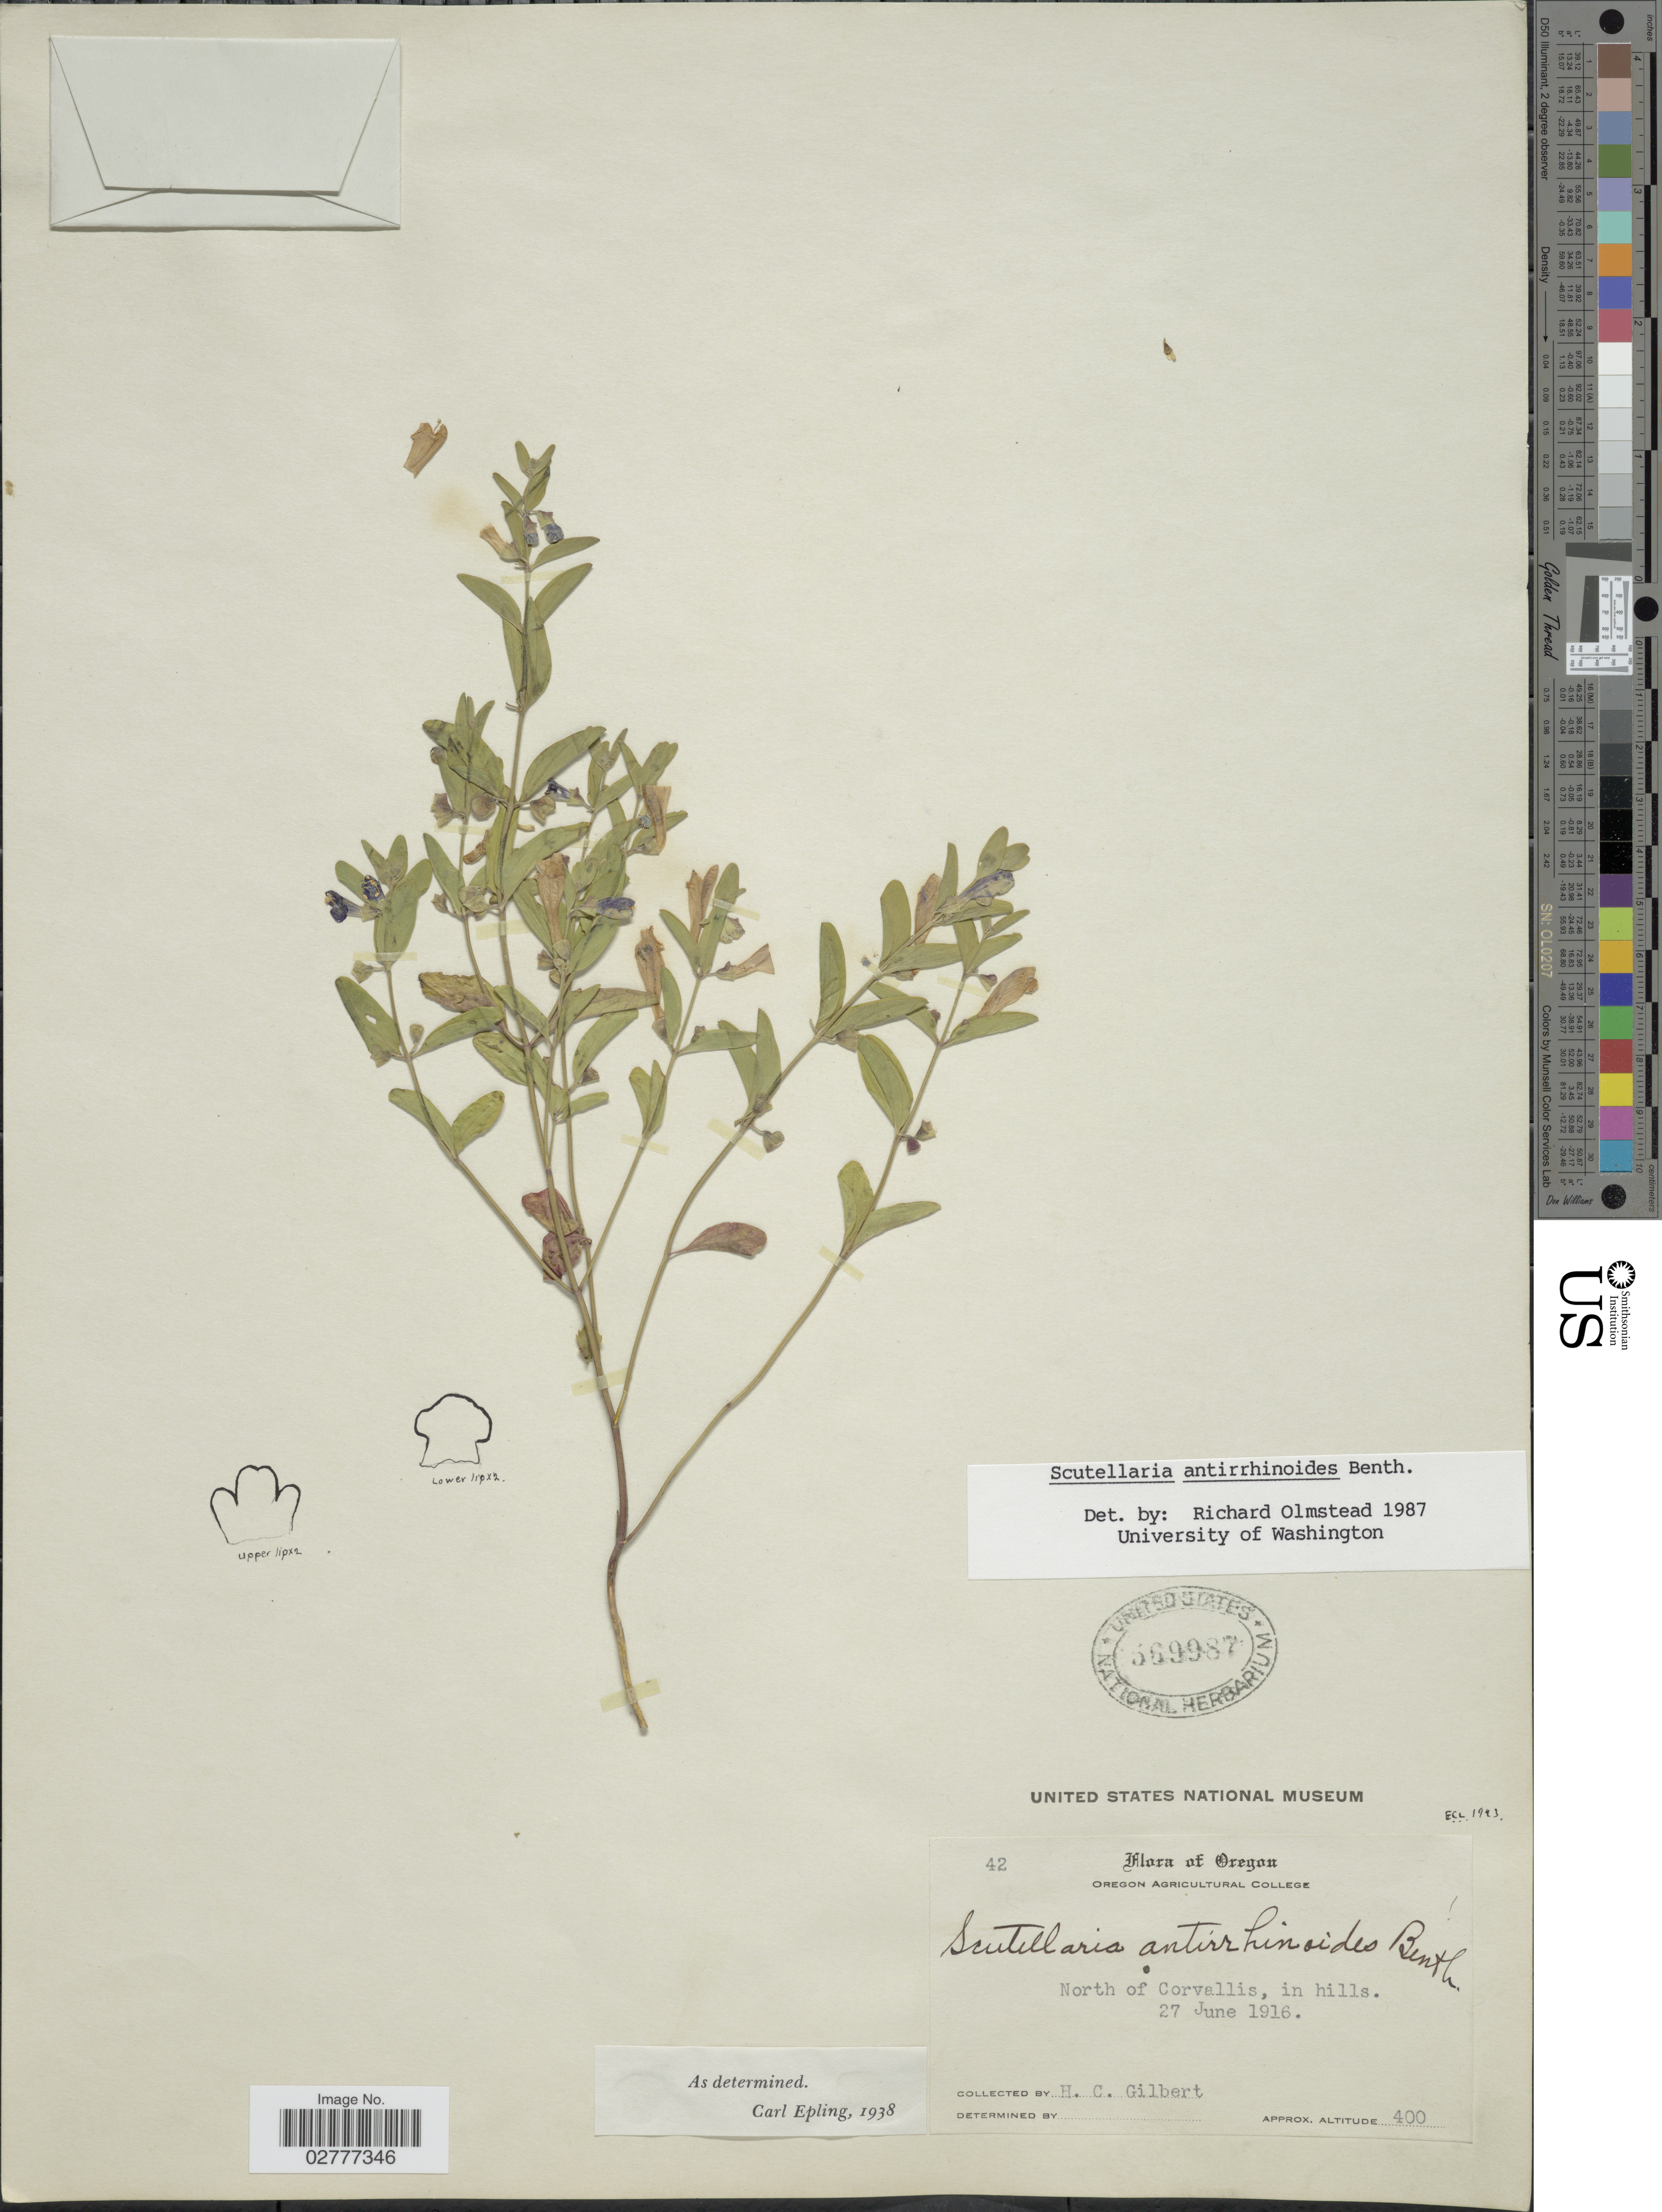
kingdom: Plantae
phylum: Tracheophyta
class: Magnoliopsida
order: Lamiales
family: Lamiaceae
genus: Scutellaria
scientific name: Scutellaria antirrhinoides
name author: Benth.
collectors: H. Gilbert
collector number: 42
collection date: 1916-06-27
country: United States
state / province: Oregon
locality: North of Corvallis, in hills.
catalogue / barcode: US 569987